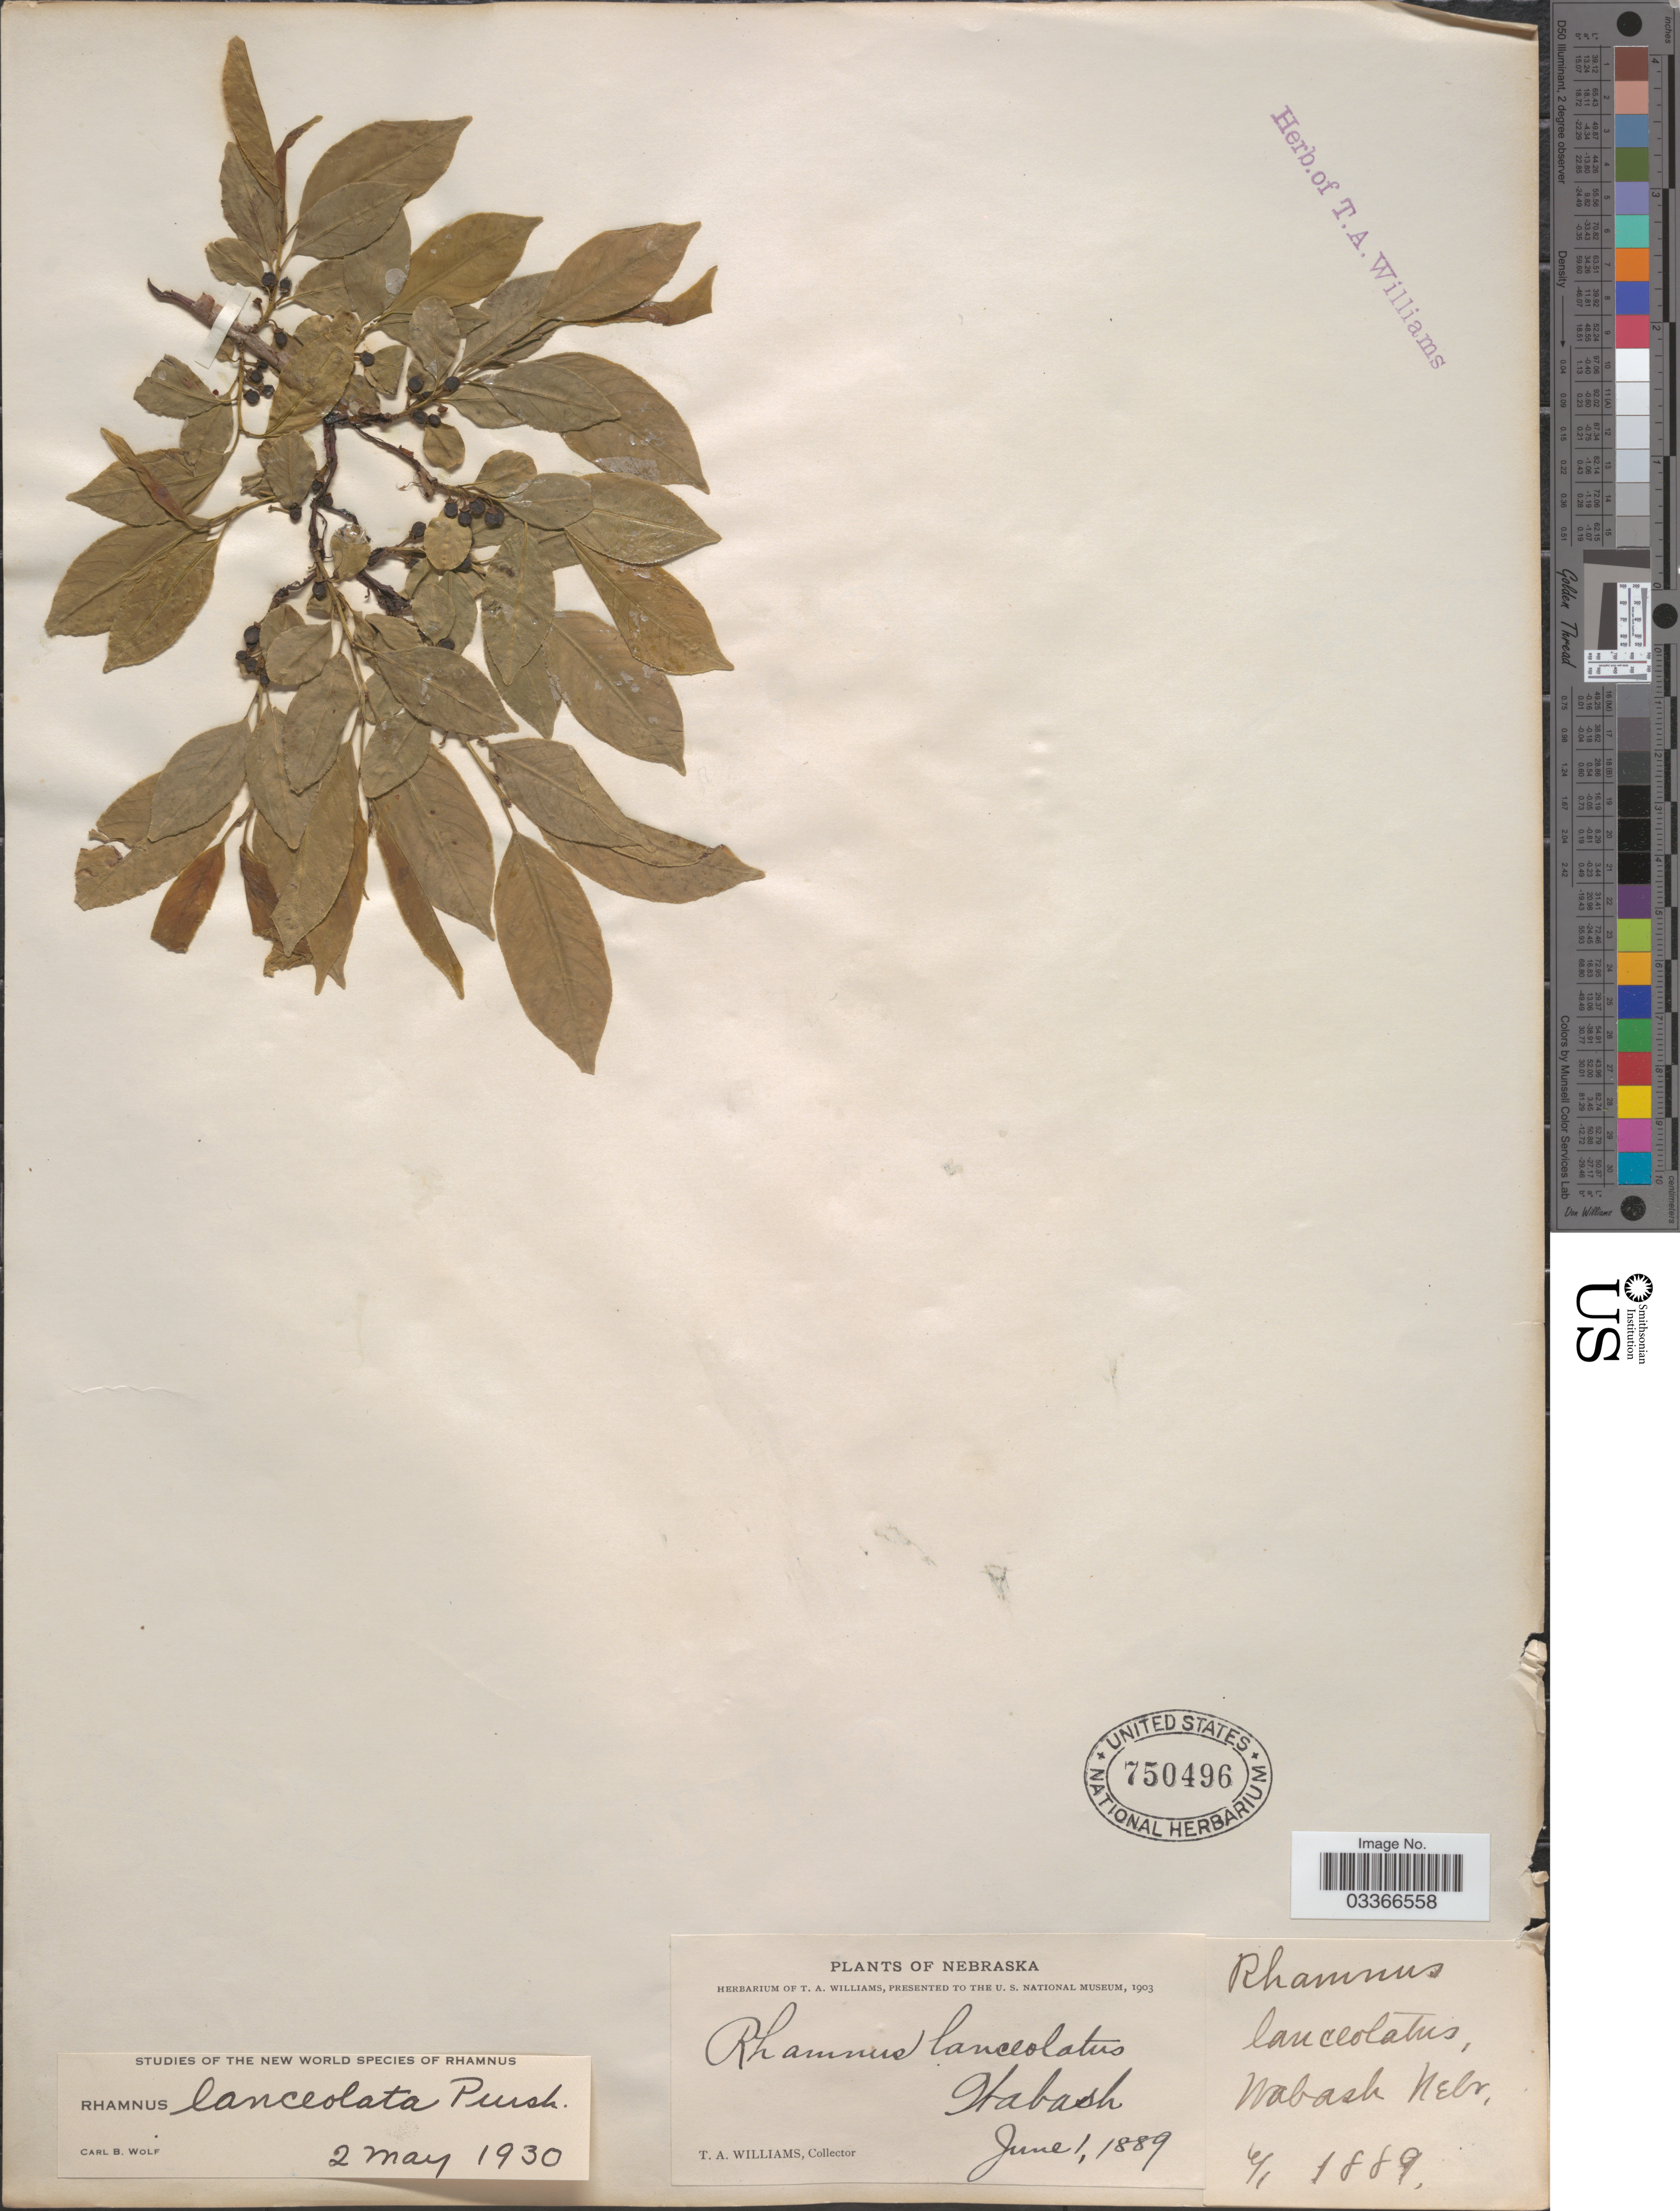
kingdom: Plantae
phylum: Tracheophyta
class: Magnoliopsida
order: Rosales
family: Rhamnaceae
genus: Rhamnus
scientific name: Rhamnus lanceolata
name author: Pursh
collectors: T. Williams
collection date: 1889-06-01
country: United States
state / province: Nebraska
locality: Wabash.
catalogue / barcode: US 750496